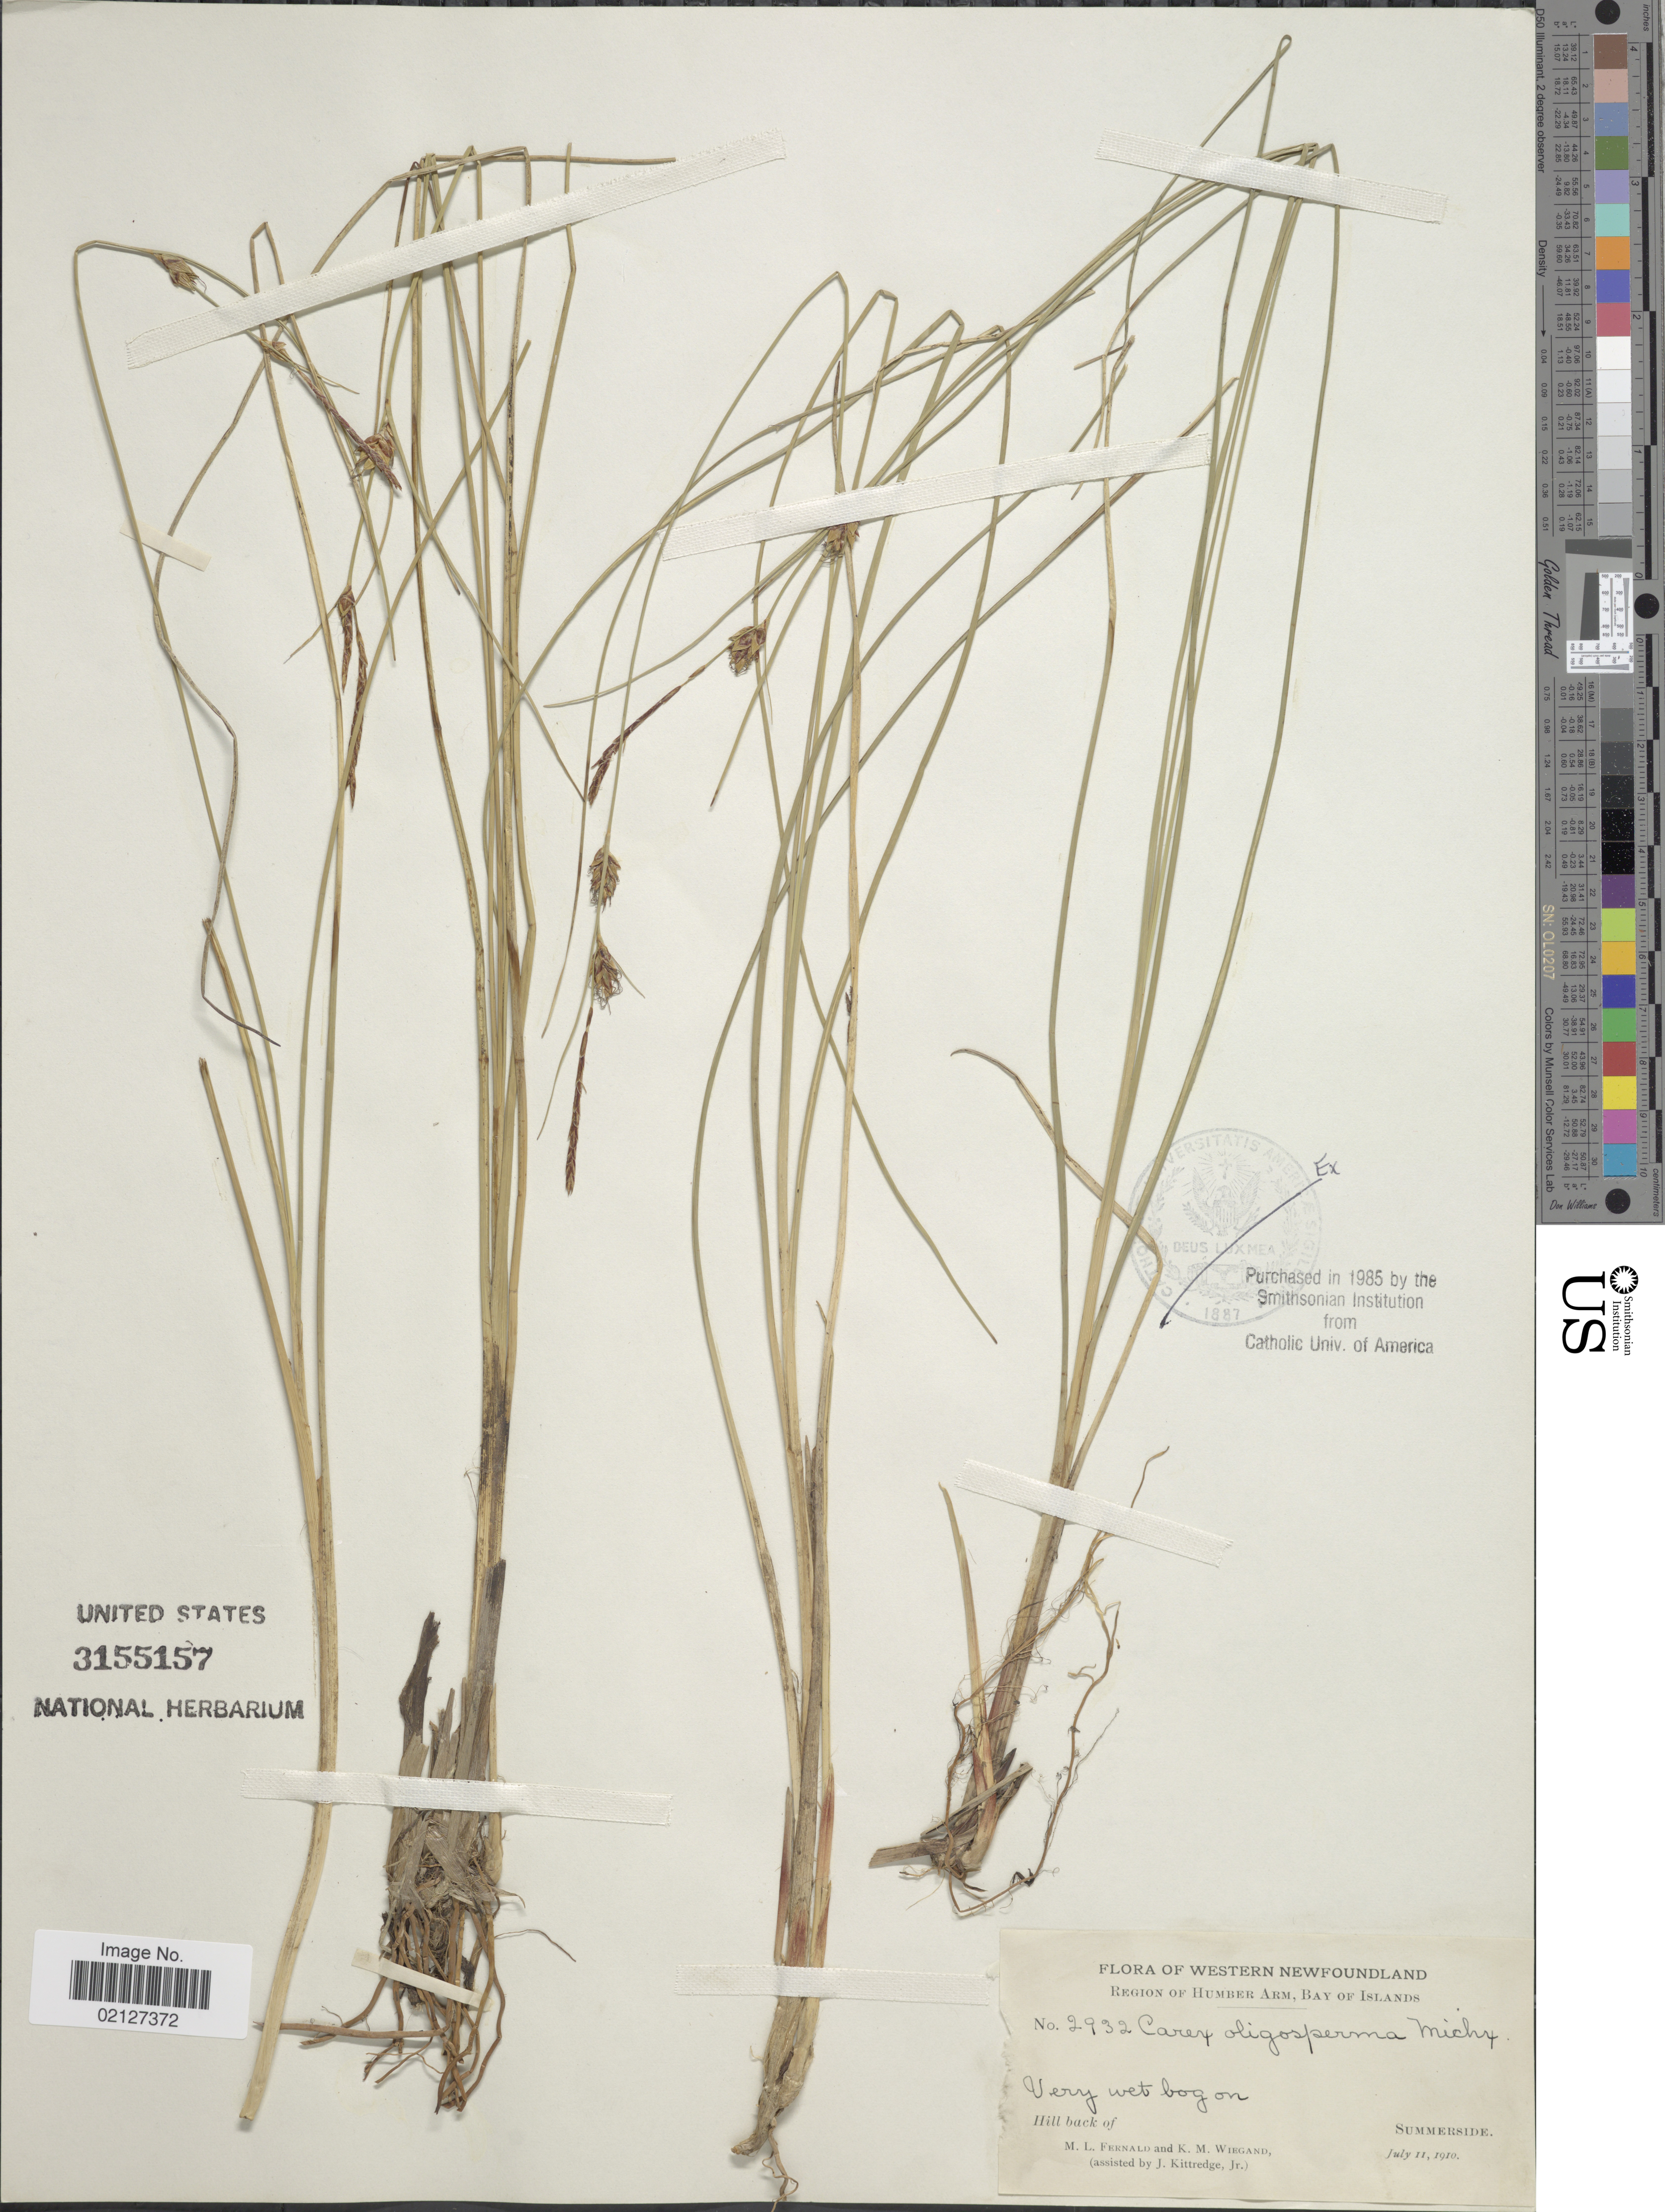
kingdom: Plantae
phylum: Tracheophyta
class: Liliopsida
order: Poales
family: Cyperaceae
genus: Carex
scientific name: Carex oligosperma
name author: Michx.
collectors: M. L. Fernald, K. M. Wiegand & J. Kittredge Jr.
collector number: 2932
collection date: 1910-07-11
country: Canada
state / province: Newfoundland and Labrador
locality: Western Newfoundland, very wet bog on Hill back of Summerside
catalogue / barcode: US 3155157